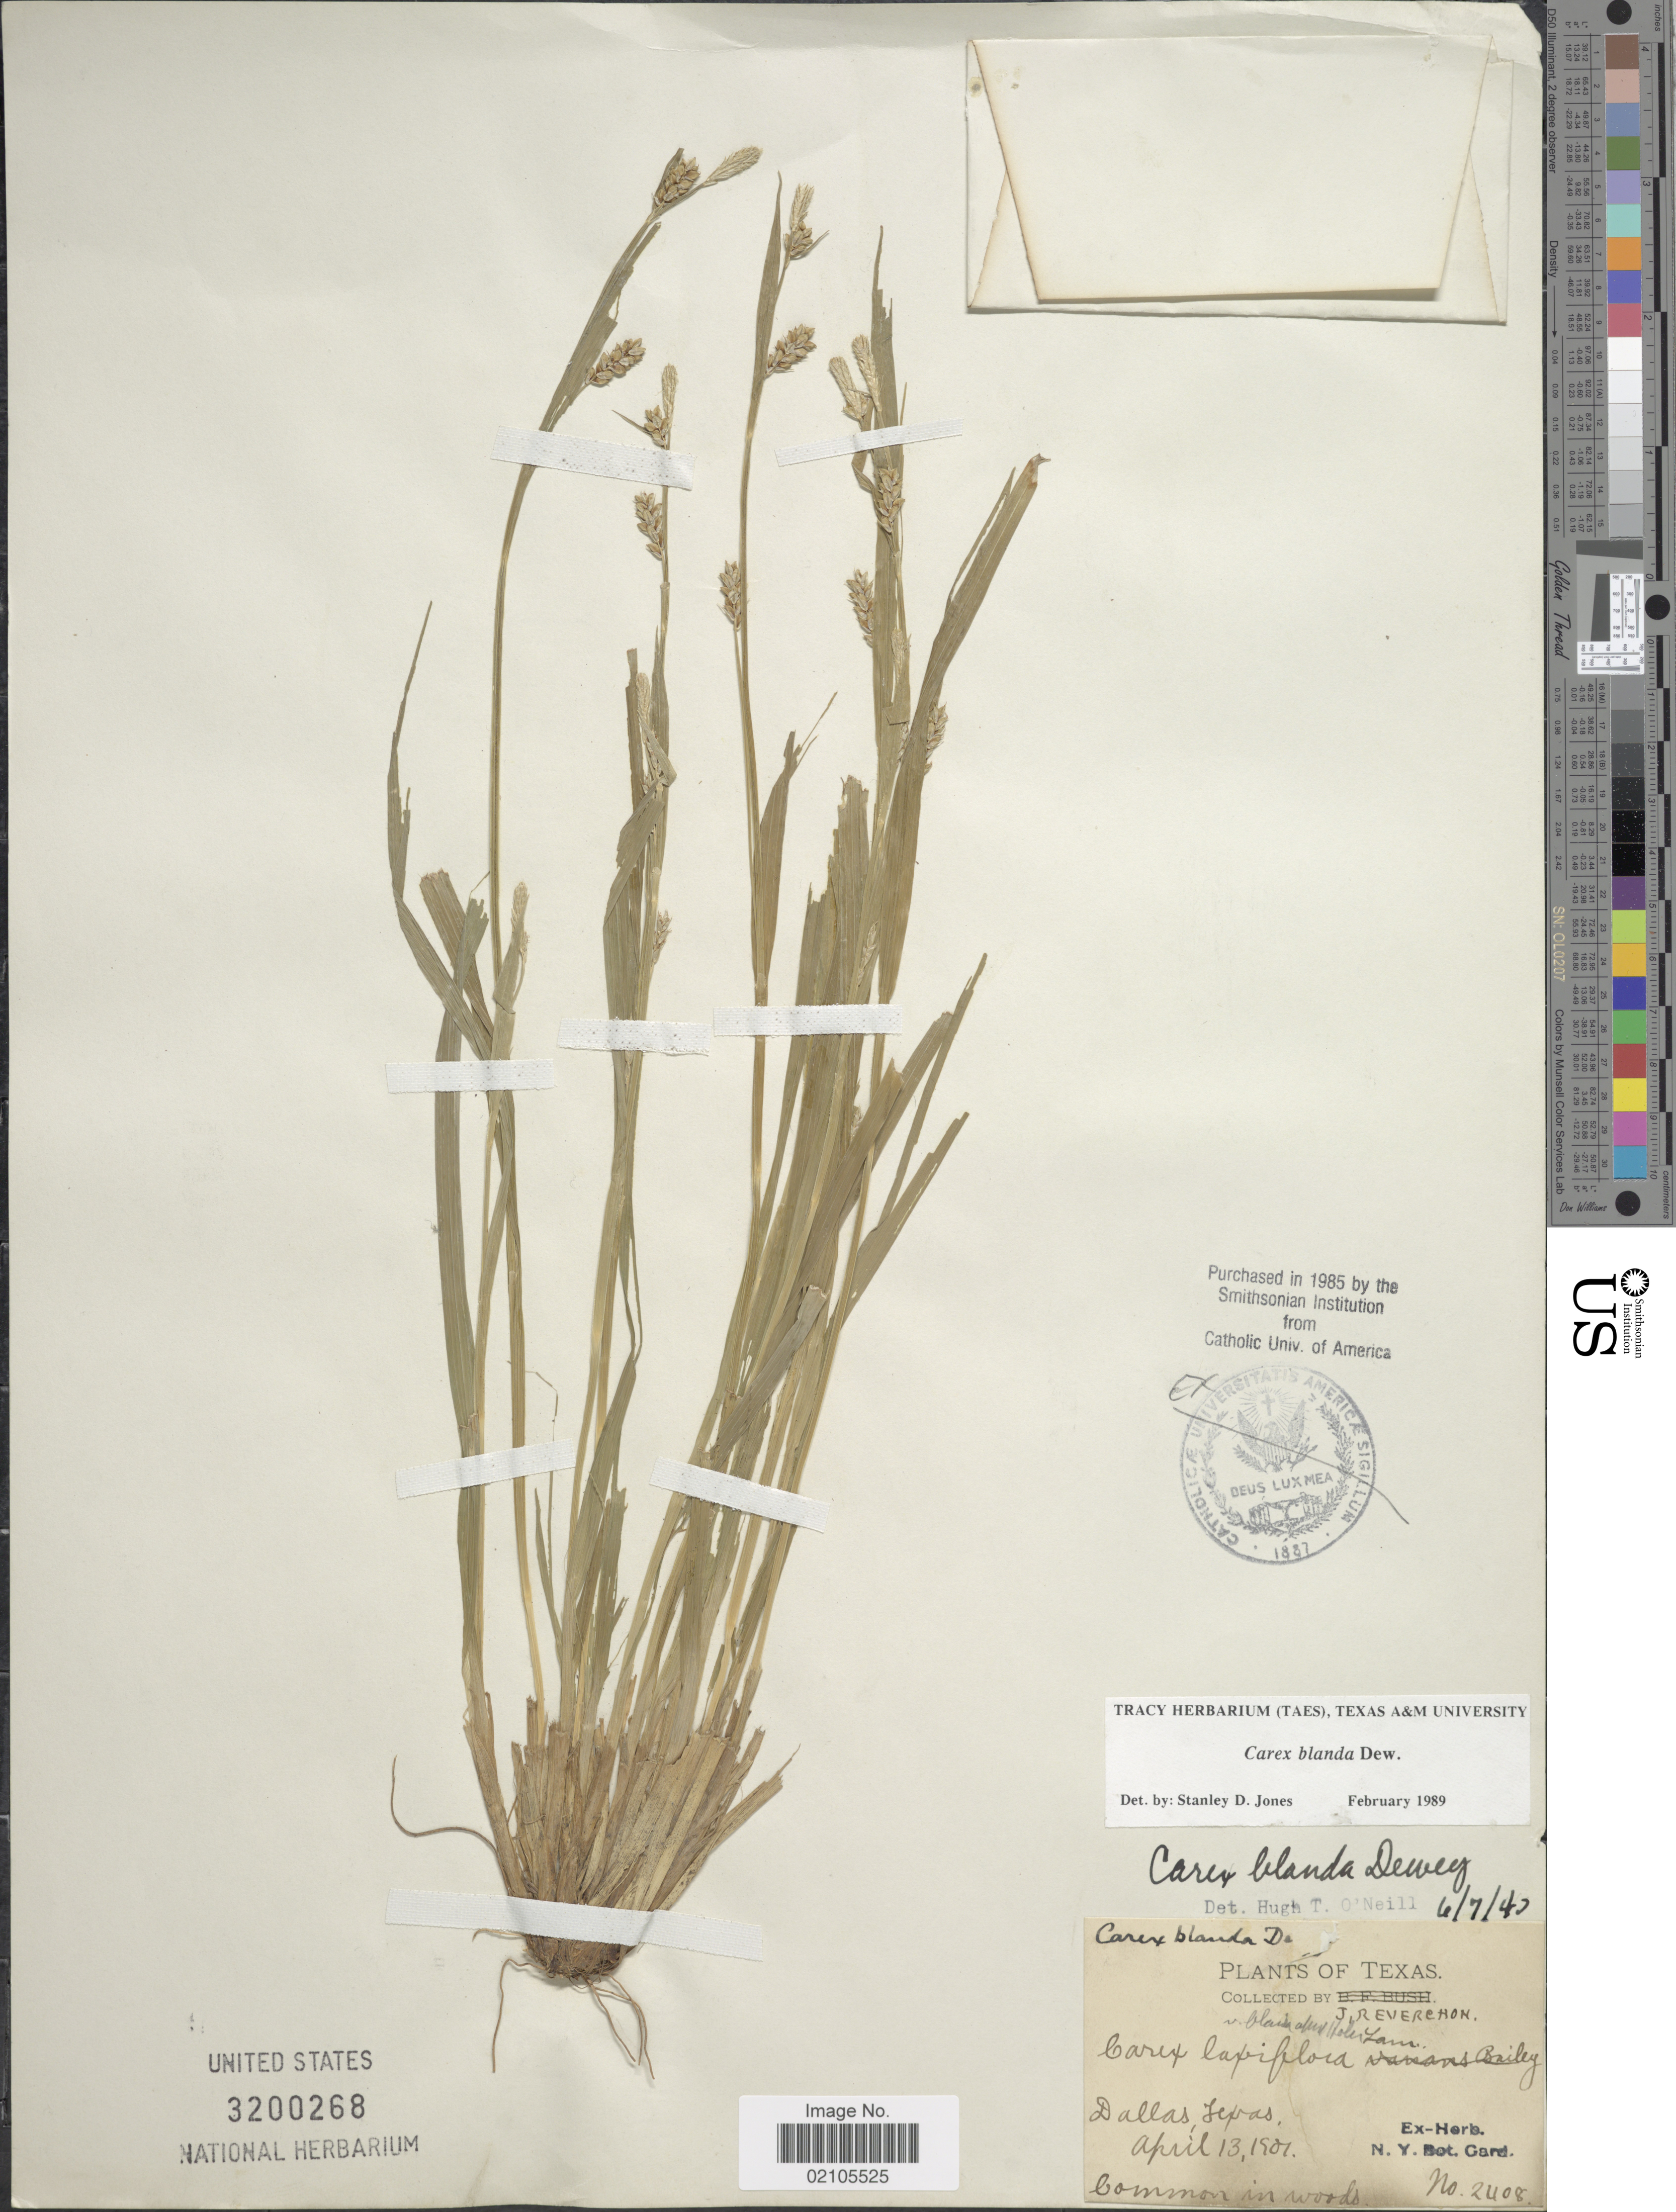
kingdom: Plantae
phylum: Tracheophyta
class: Liliopsida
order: Poales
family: Cyperaceae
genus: Carex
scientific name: Carex blanda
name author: Dewey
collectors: J. Reverchon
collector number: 2408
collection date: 1901-04-13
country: United States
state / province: Texas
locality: Dallas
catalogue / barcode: US 3200268